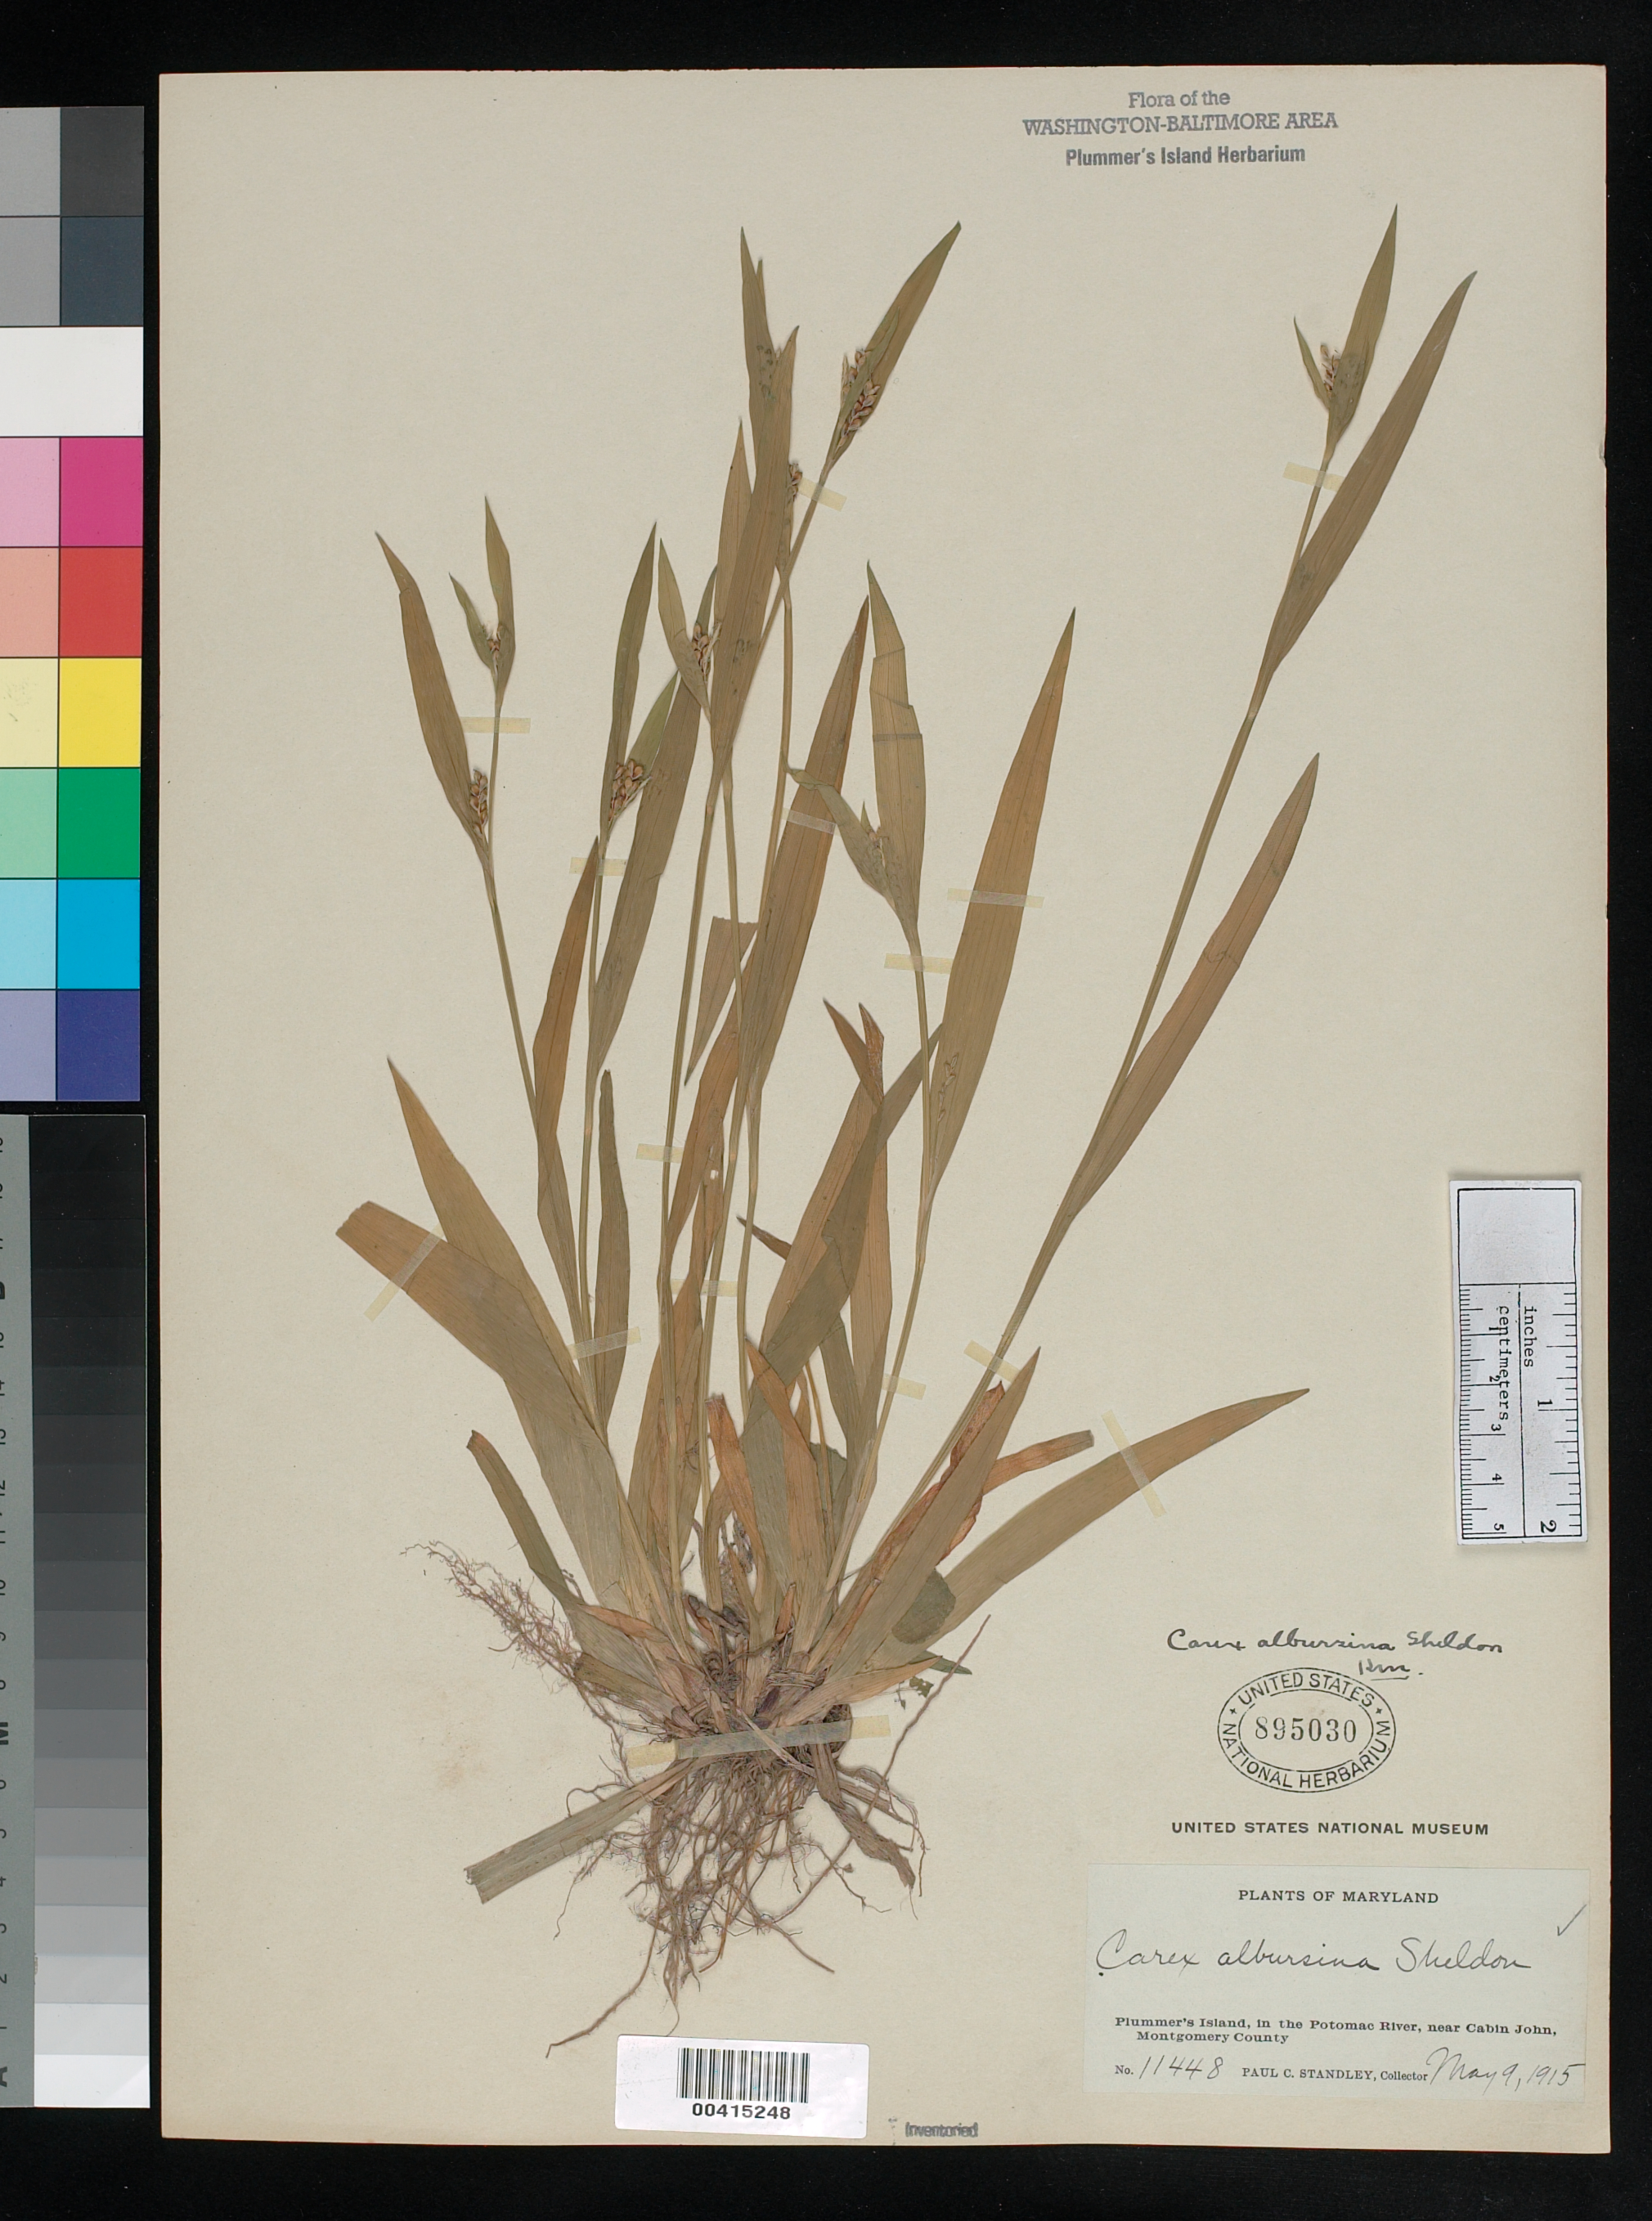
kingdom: Plantae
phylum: Tracheophyta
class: Liliopsida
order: Poales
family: Cyperaceae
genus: Carex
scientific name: Carex albursina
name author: E. Sheld.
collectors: P. C. Standley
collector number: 11448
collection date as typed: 09 May 1915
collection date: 1915-05-09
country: United States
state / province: Maryland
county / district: Montgomery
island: Plummers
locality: Plummer's Island Plummers Island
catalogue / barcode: US 895030